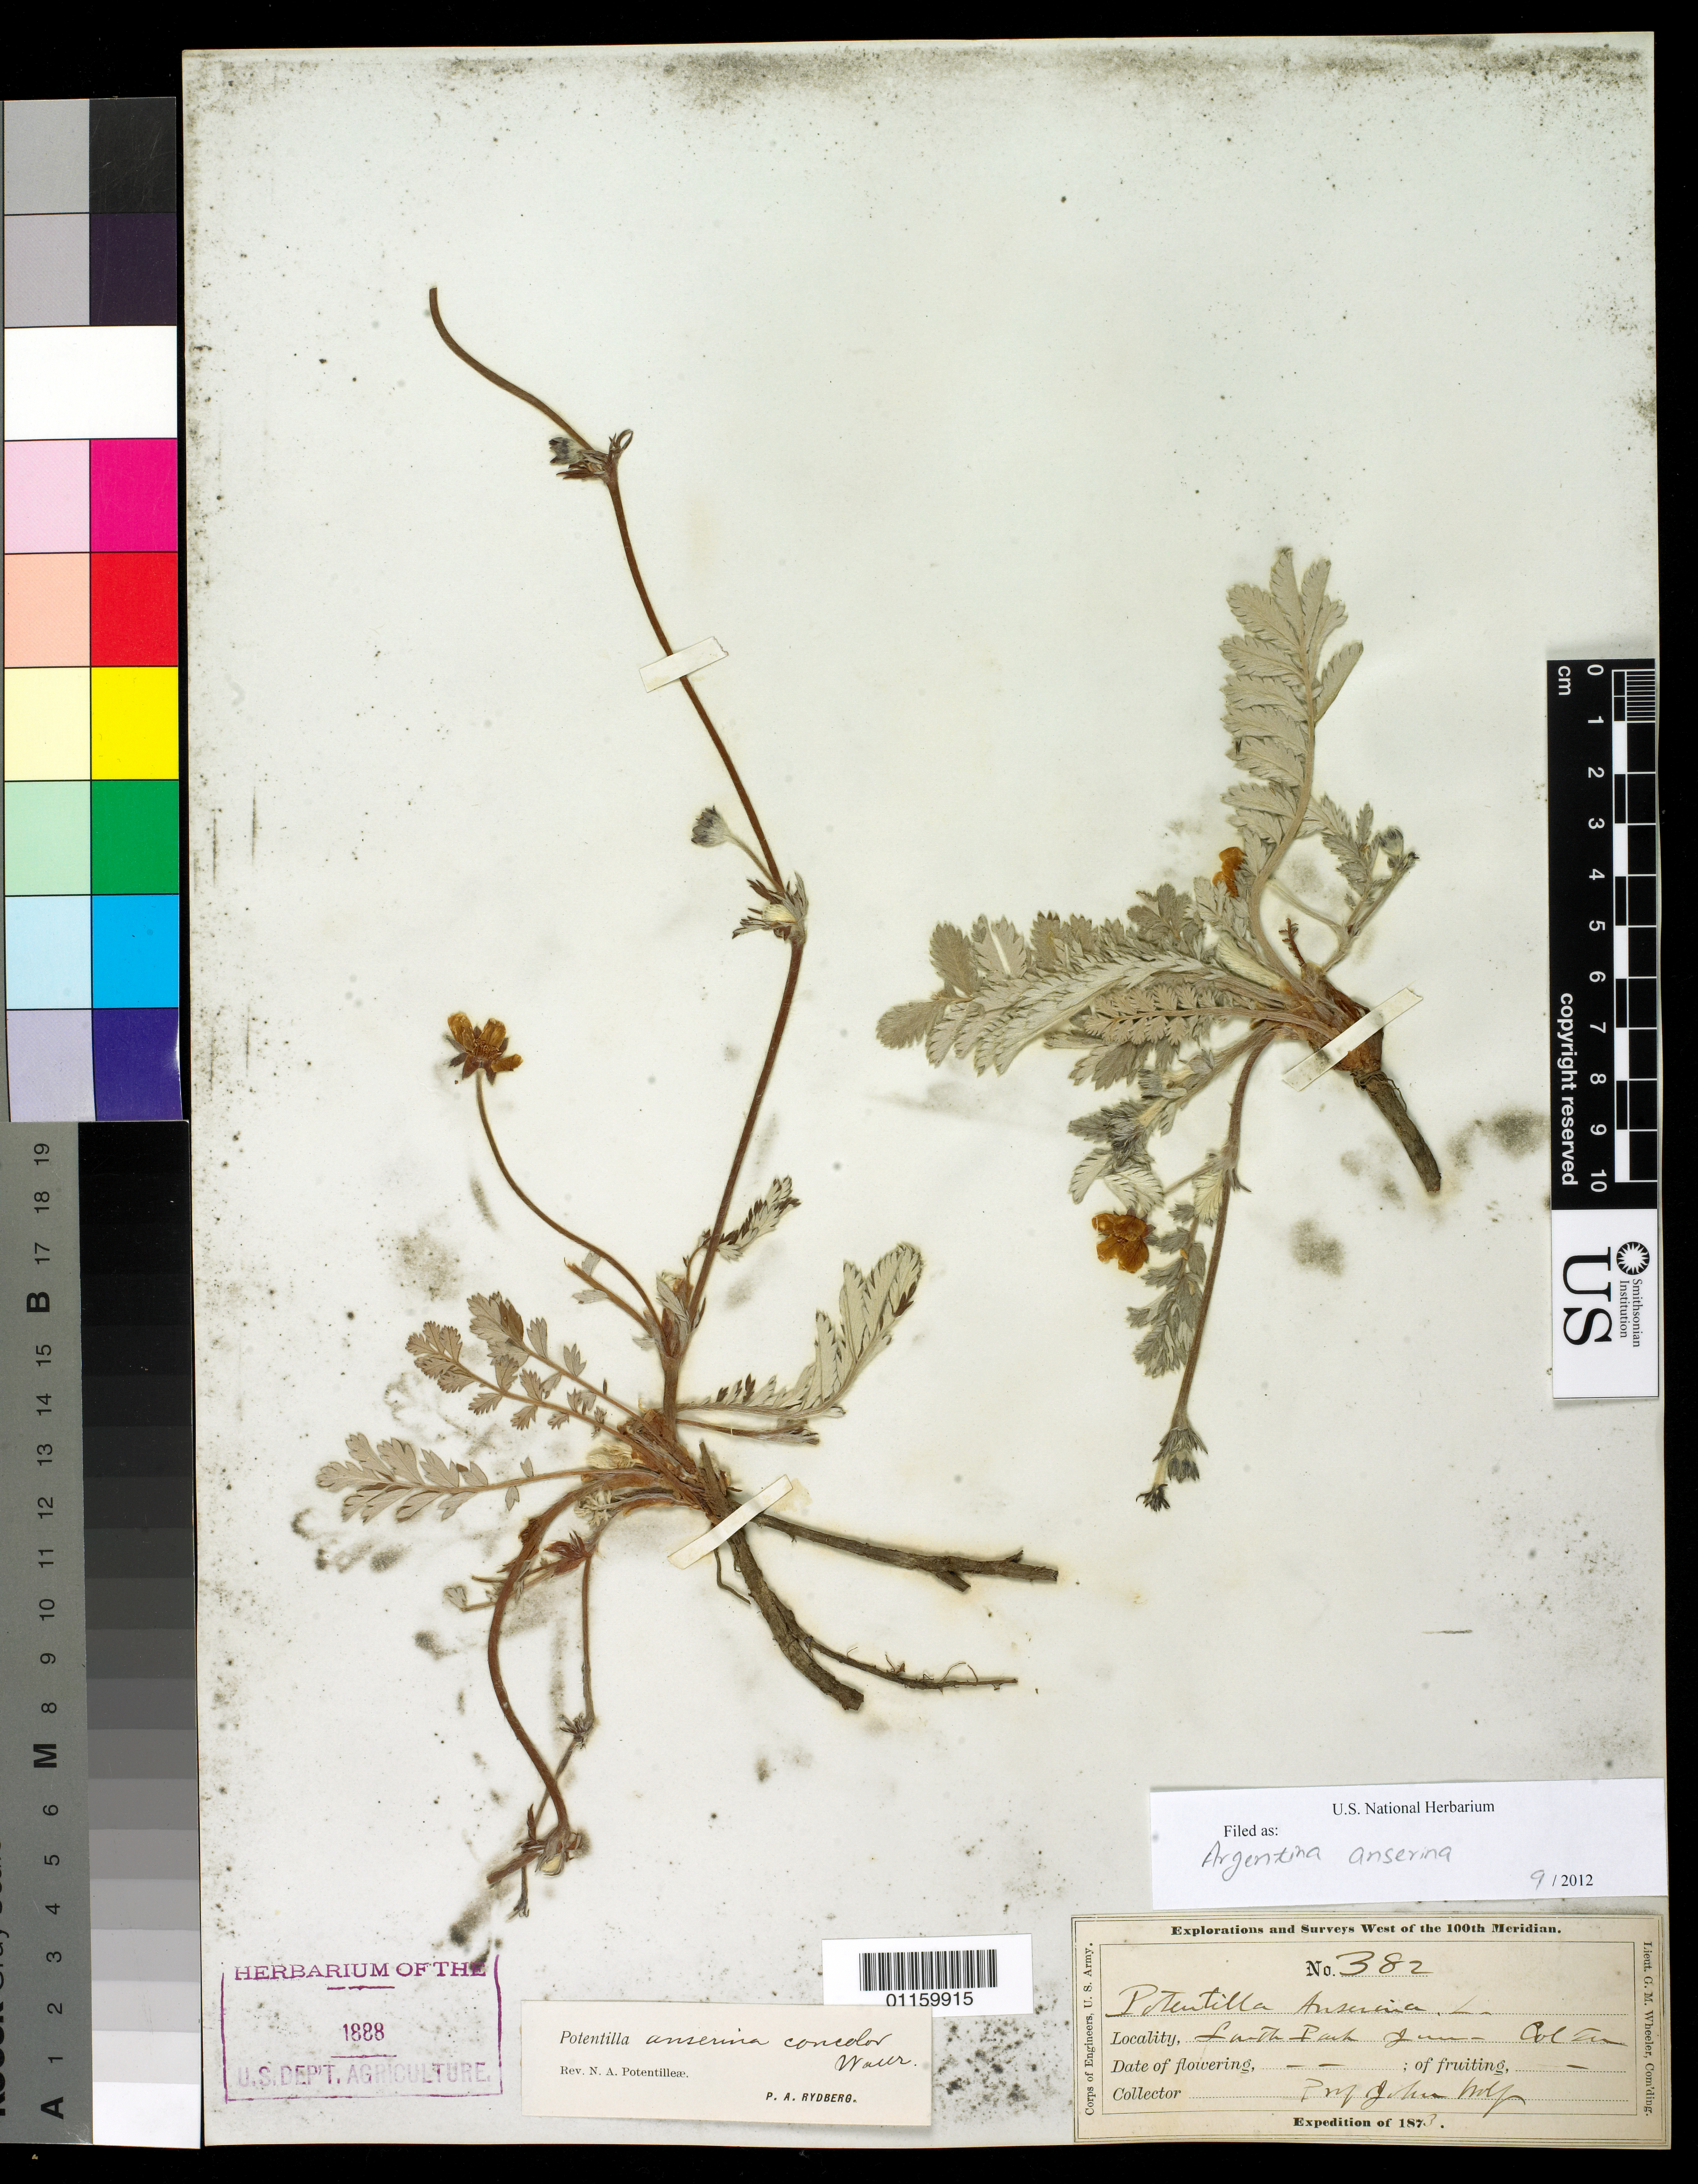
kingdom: Plantae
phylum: Tracheophyta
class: Magnoliopsida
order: Rosales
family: Rosaceae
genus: Argentina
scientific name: Argentina anserina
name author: (L.) Rydb.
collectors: J. Wolf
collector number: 382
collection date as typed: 1873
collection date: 1873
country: United States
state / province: Colorado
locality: South Park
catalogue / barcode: US 1